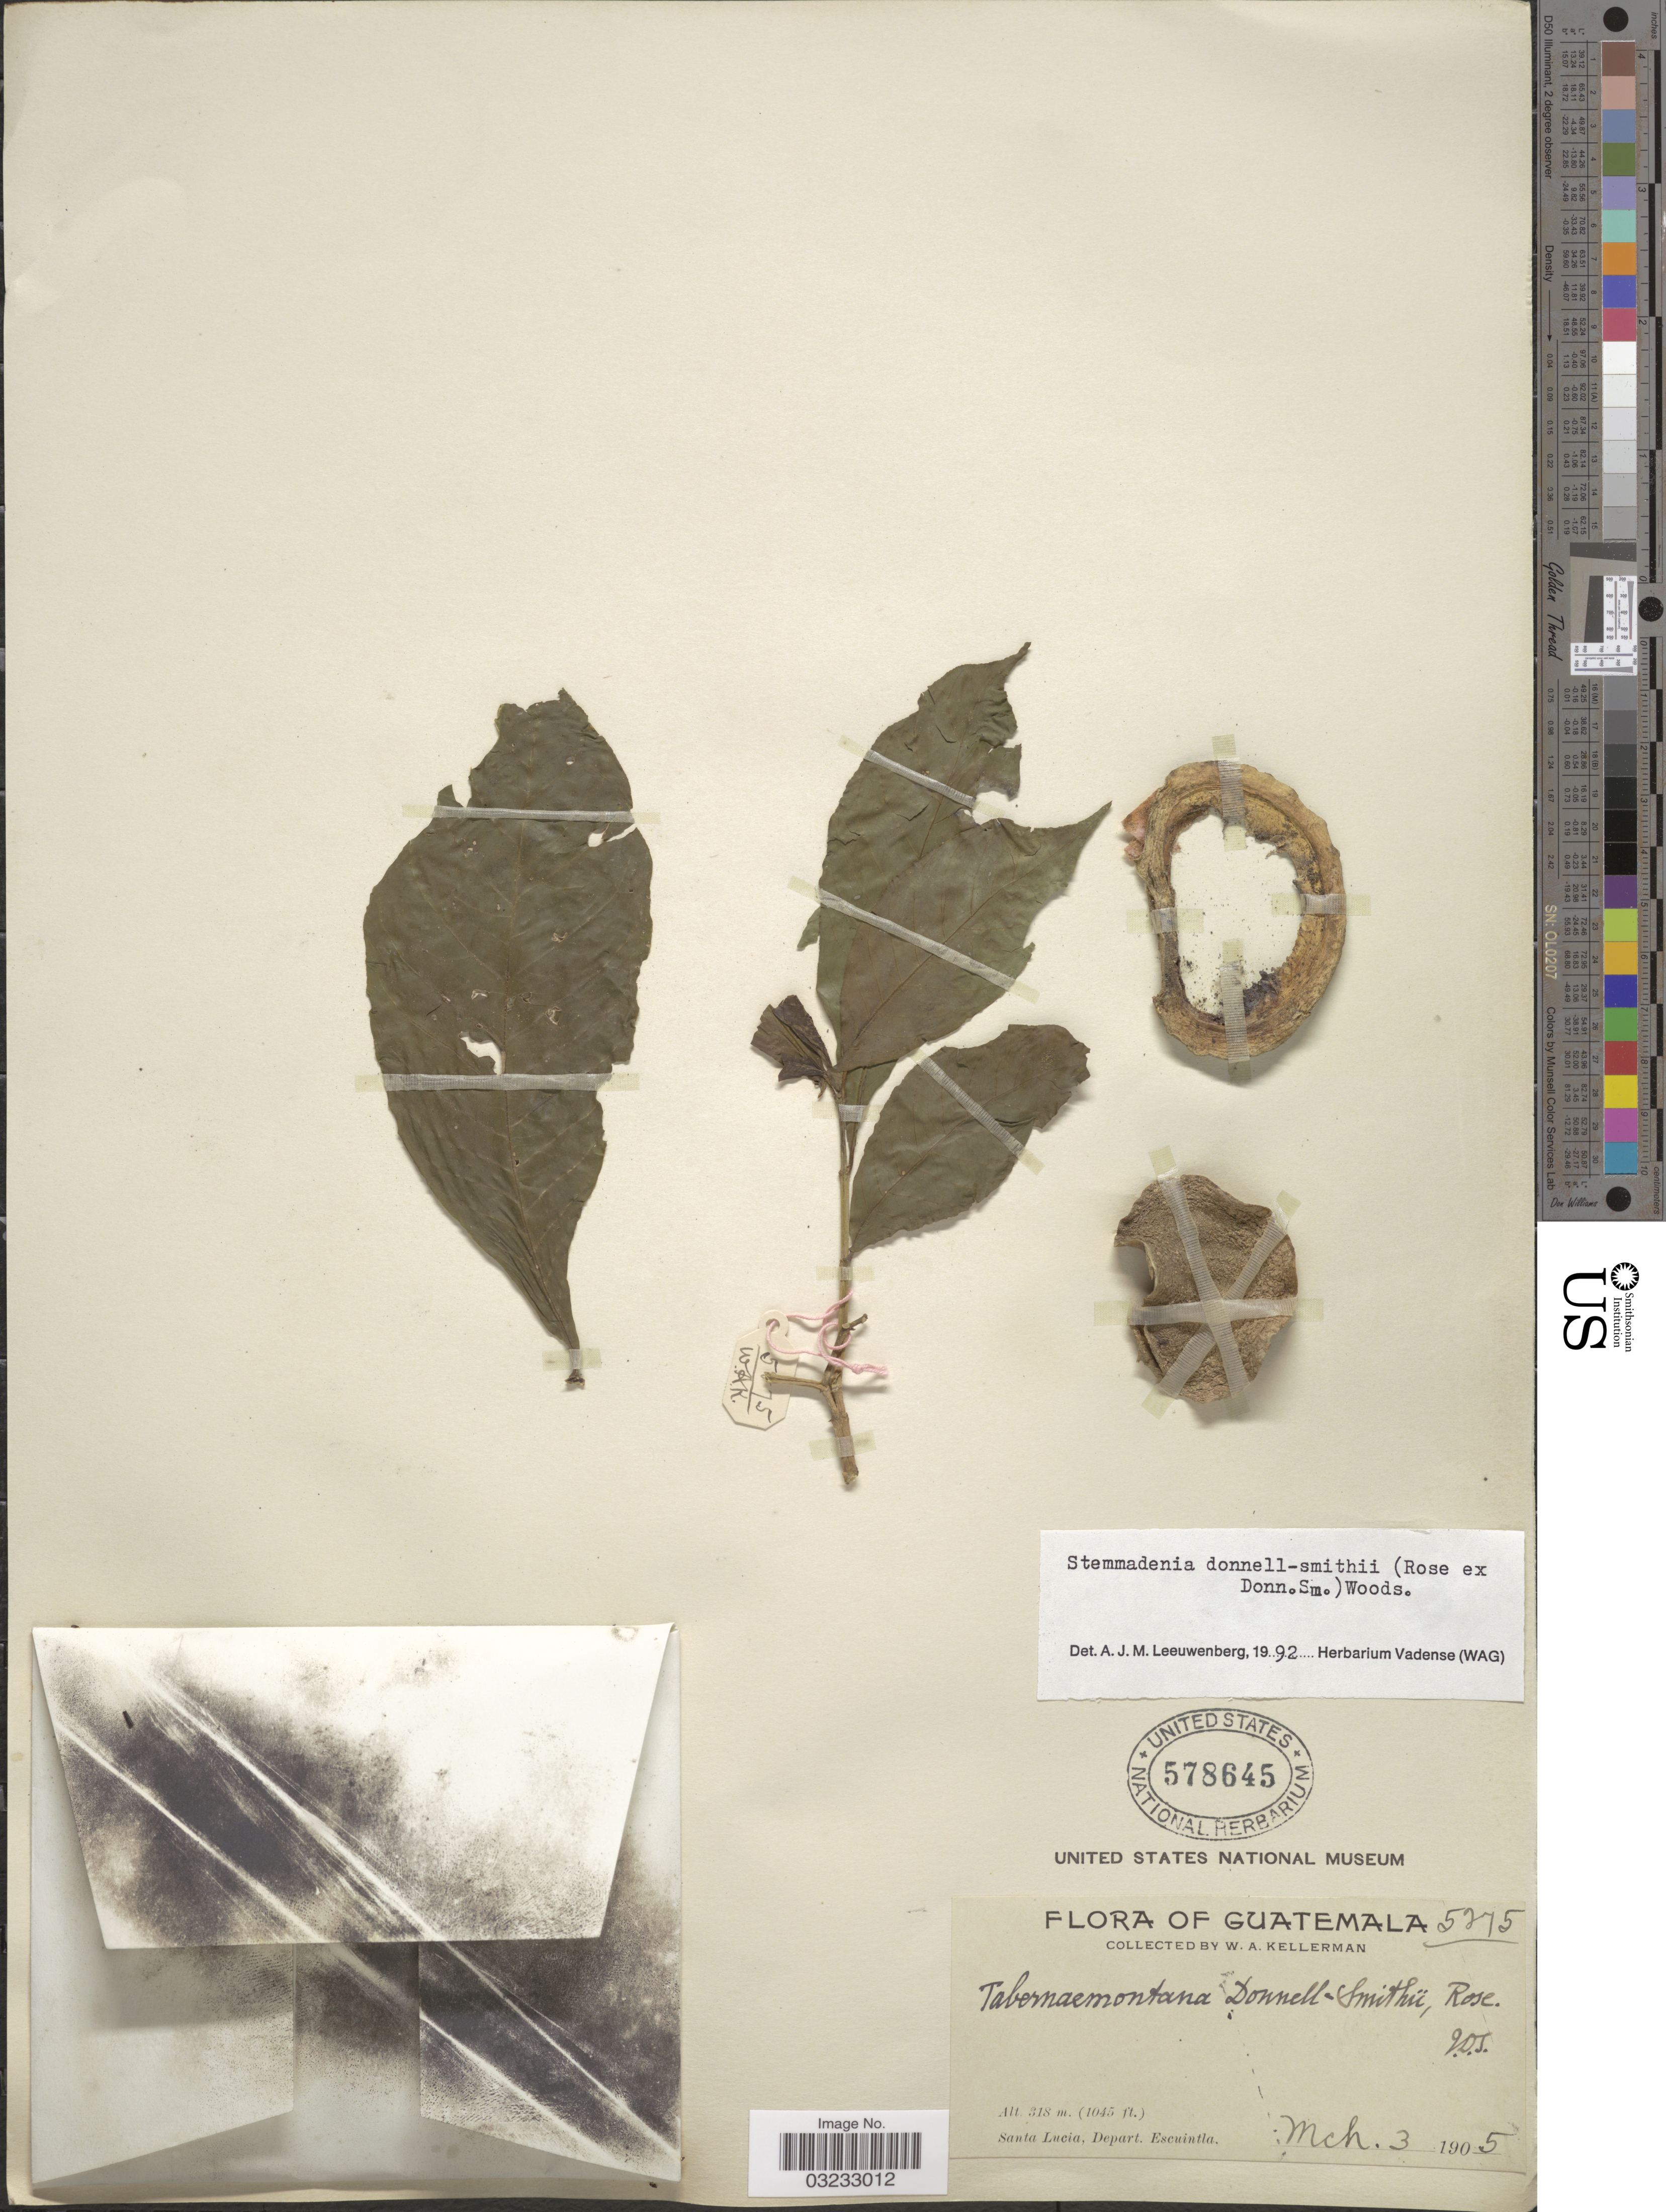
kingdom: Plantae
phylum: Tracheophyta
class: Magnoliopsida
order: Gentianales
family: Apocynaceae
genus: Stemmadenia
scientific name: Stemmadenia donnell-smithii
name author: (Rose ex Donn. Sm.) Woodson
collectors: W. Kellerman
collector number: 5275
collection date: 1905-03-03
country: Guatemala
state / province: Escuintla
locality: Santa Lucia, Depart. Escuintla.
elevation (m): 319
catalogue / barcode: US 578645